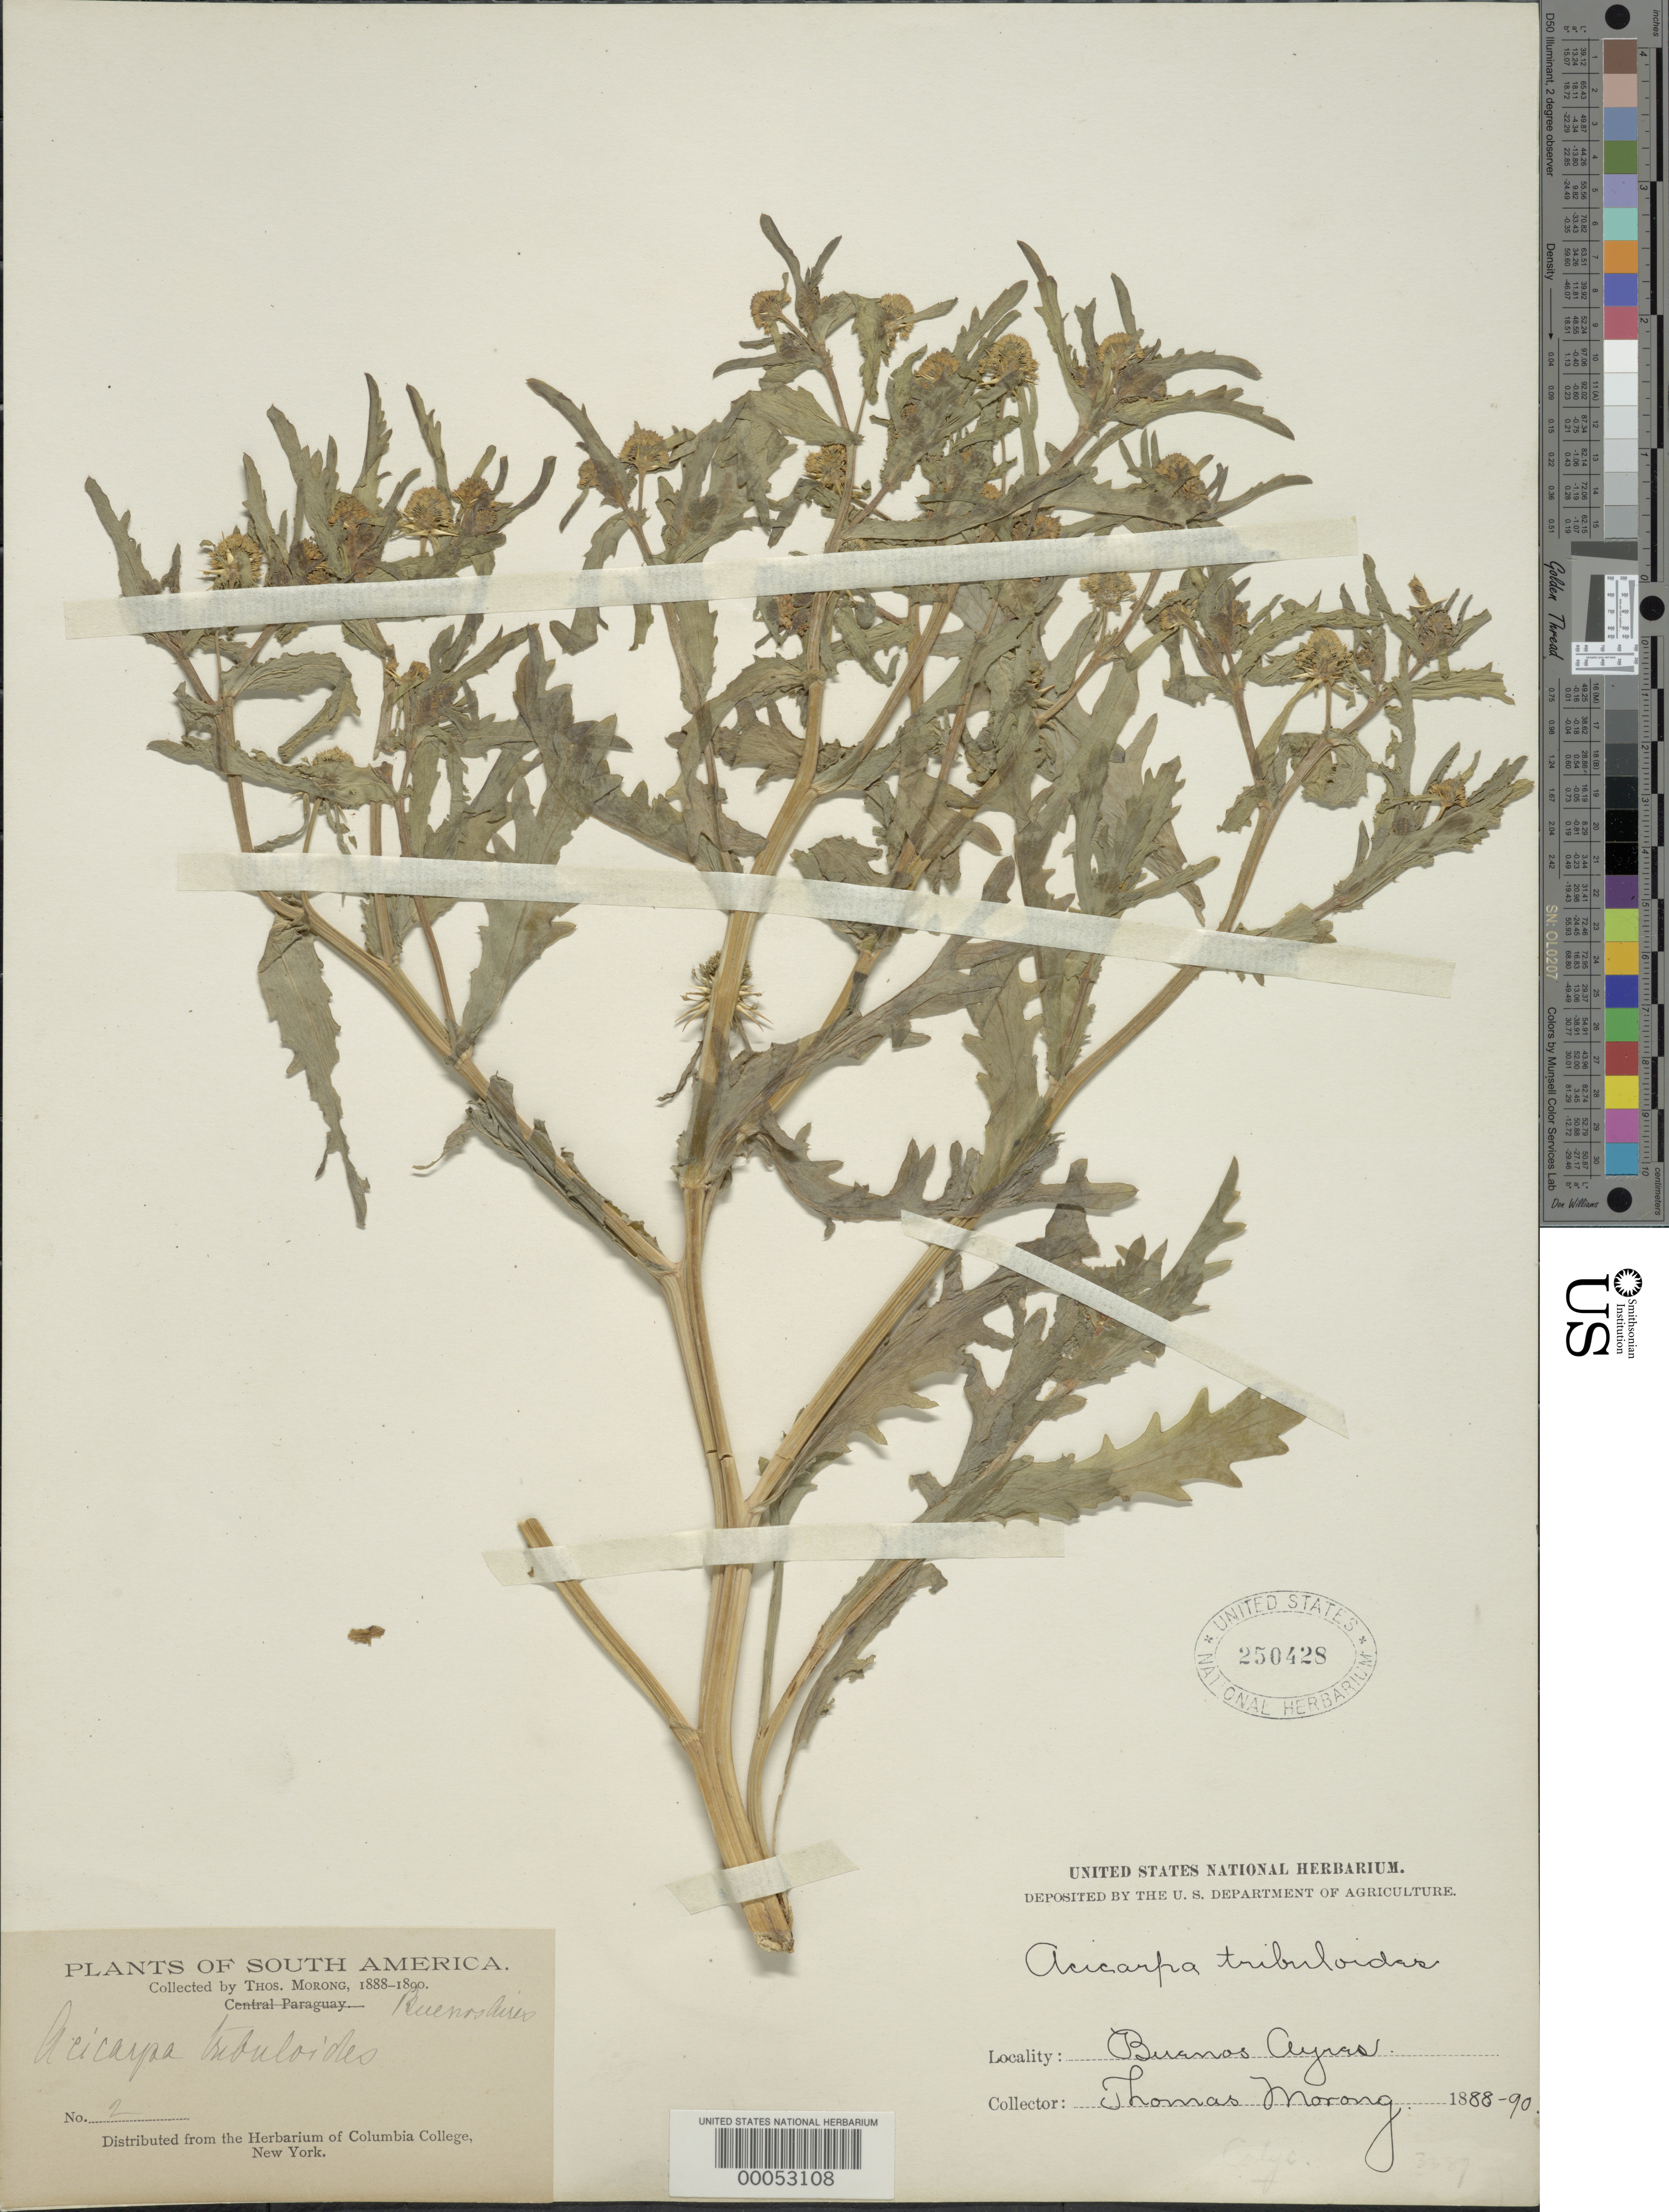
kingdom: Plantae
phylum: Tracheophyta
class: Magnoliopsida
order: Asterales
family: Calyceraceae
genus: Acicarpha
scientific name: Acicarpha tribuloides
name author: Juss.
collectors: T. Morong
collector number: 2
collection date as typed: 1888 to -- -- 1890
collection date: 1888/1890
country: Argentina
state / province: Buenos Aires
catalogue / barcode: US 250428